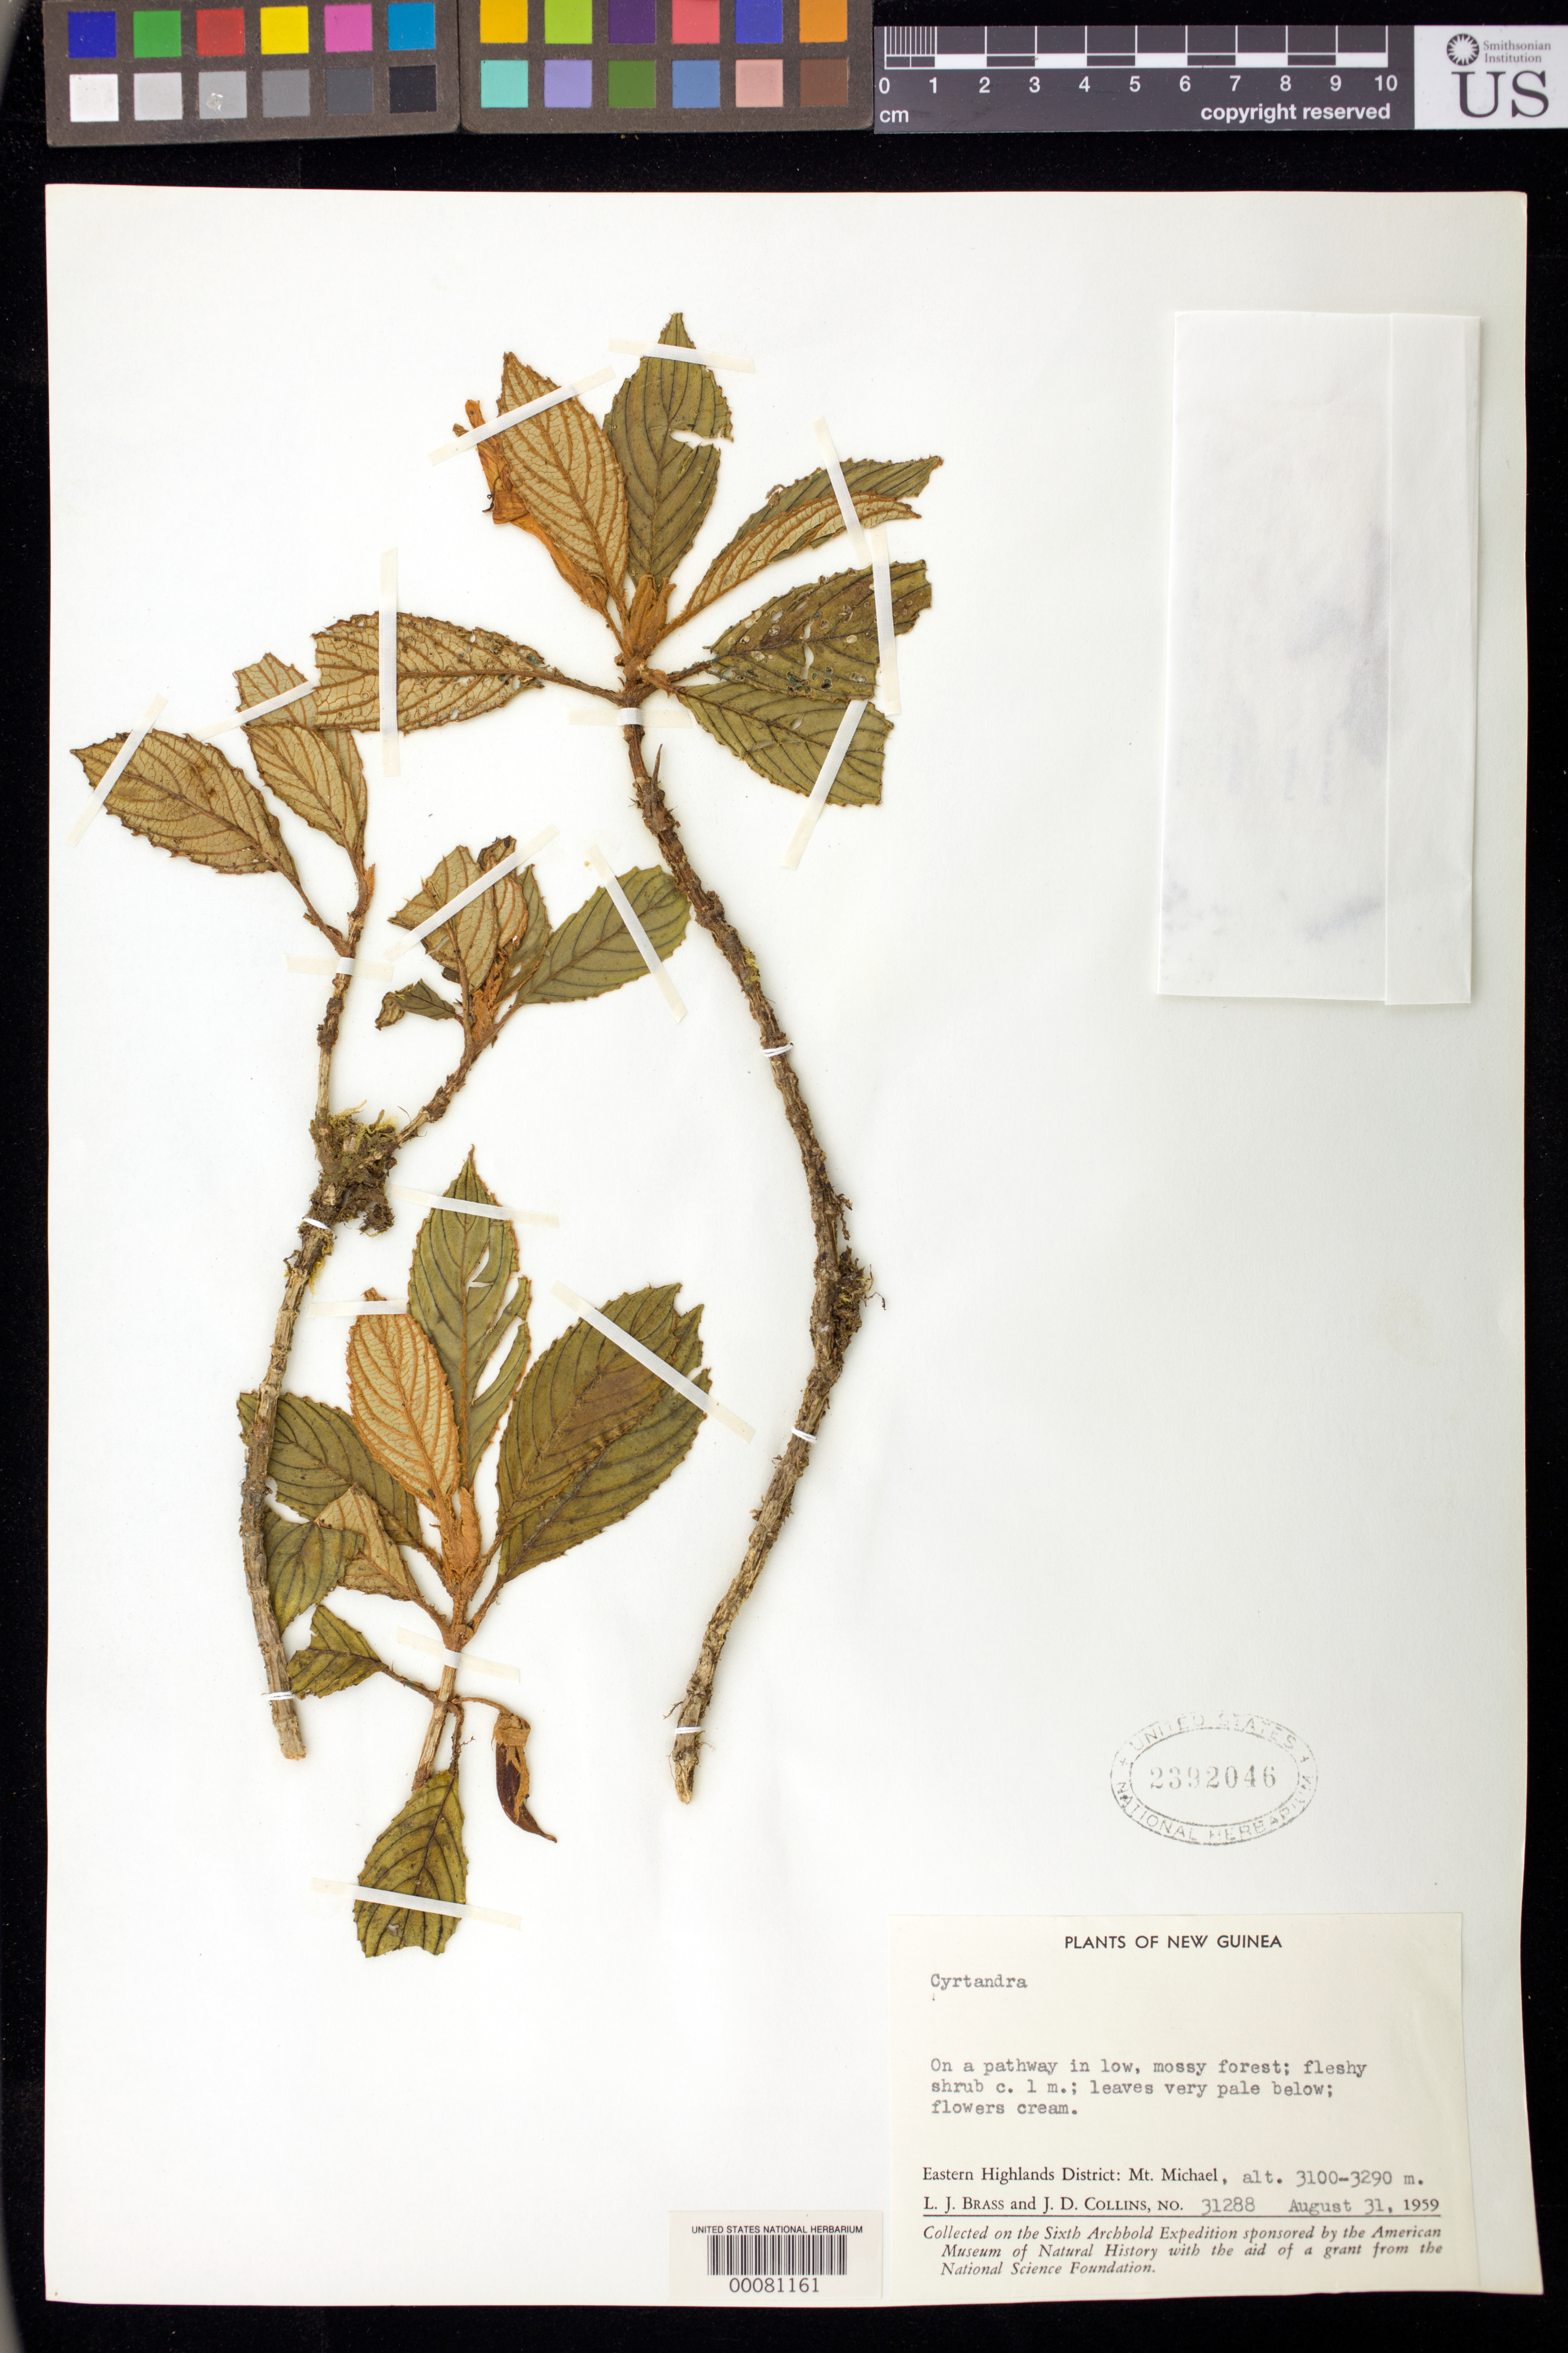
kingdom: Plantae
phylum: Tracheophyta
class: Magnoliopsida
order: Lamiales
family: Gesneriaceae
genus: Cyrtandra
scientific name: Cyrtandra sp.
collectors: L. J. Brass & J. Collins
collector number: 31288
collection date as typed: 31 Aug 1959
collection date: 1959-08-31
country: Papua New Guinea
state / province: Eastern Highlands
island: New Guinea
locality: Eastern highlands dist., Mt michael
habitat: On a pathway in low, mossy forest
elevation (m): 3100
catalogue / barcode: US 2392046